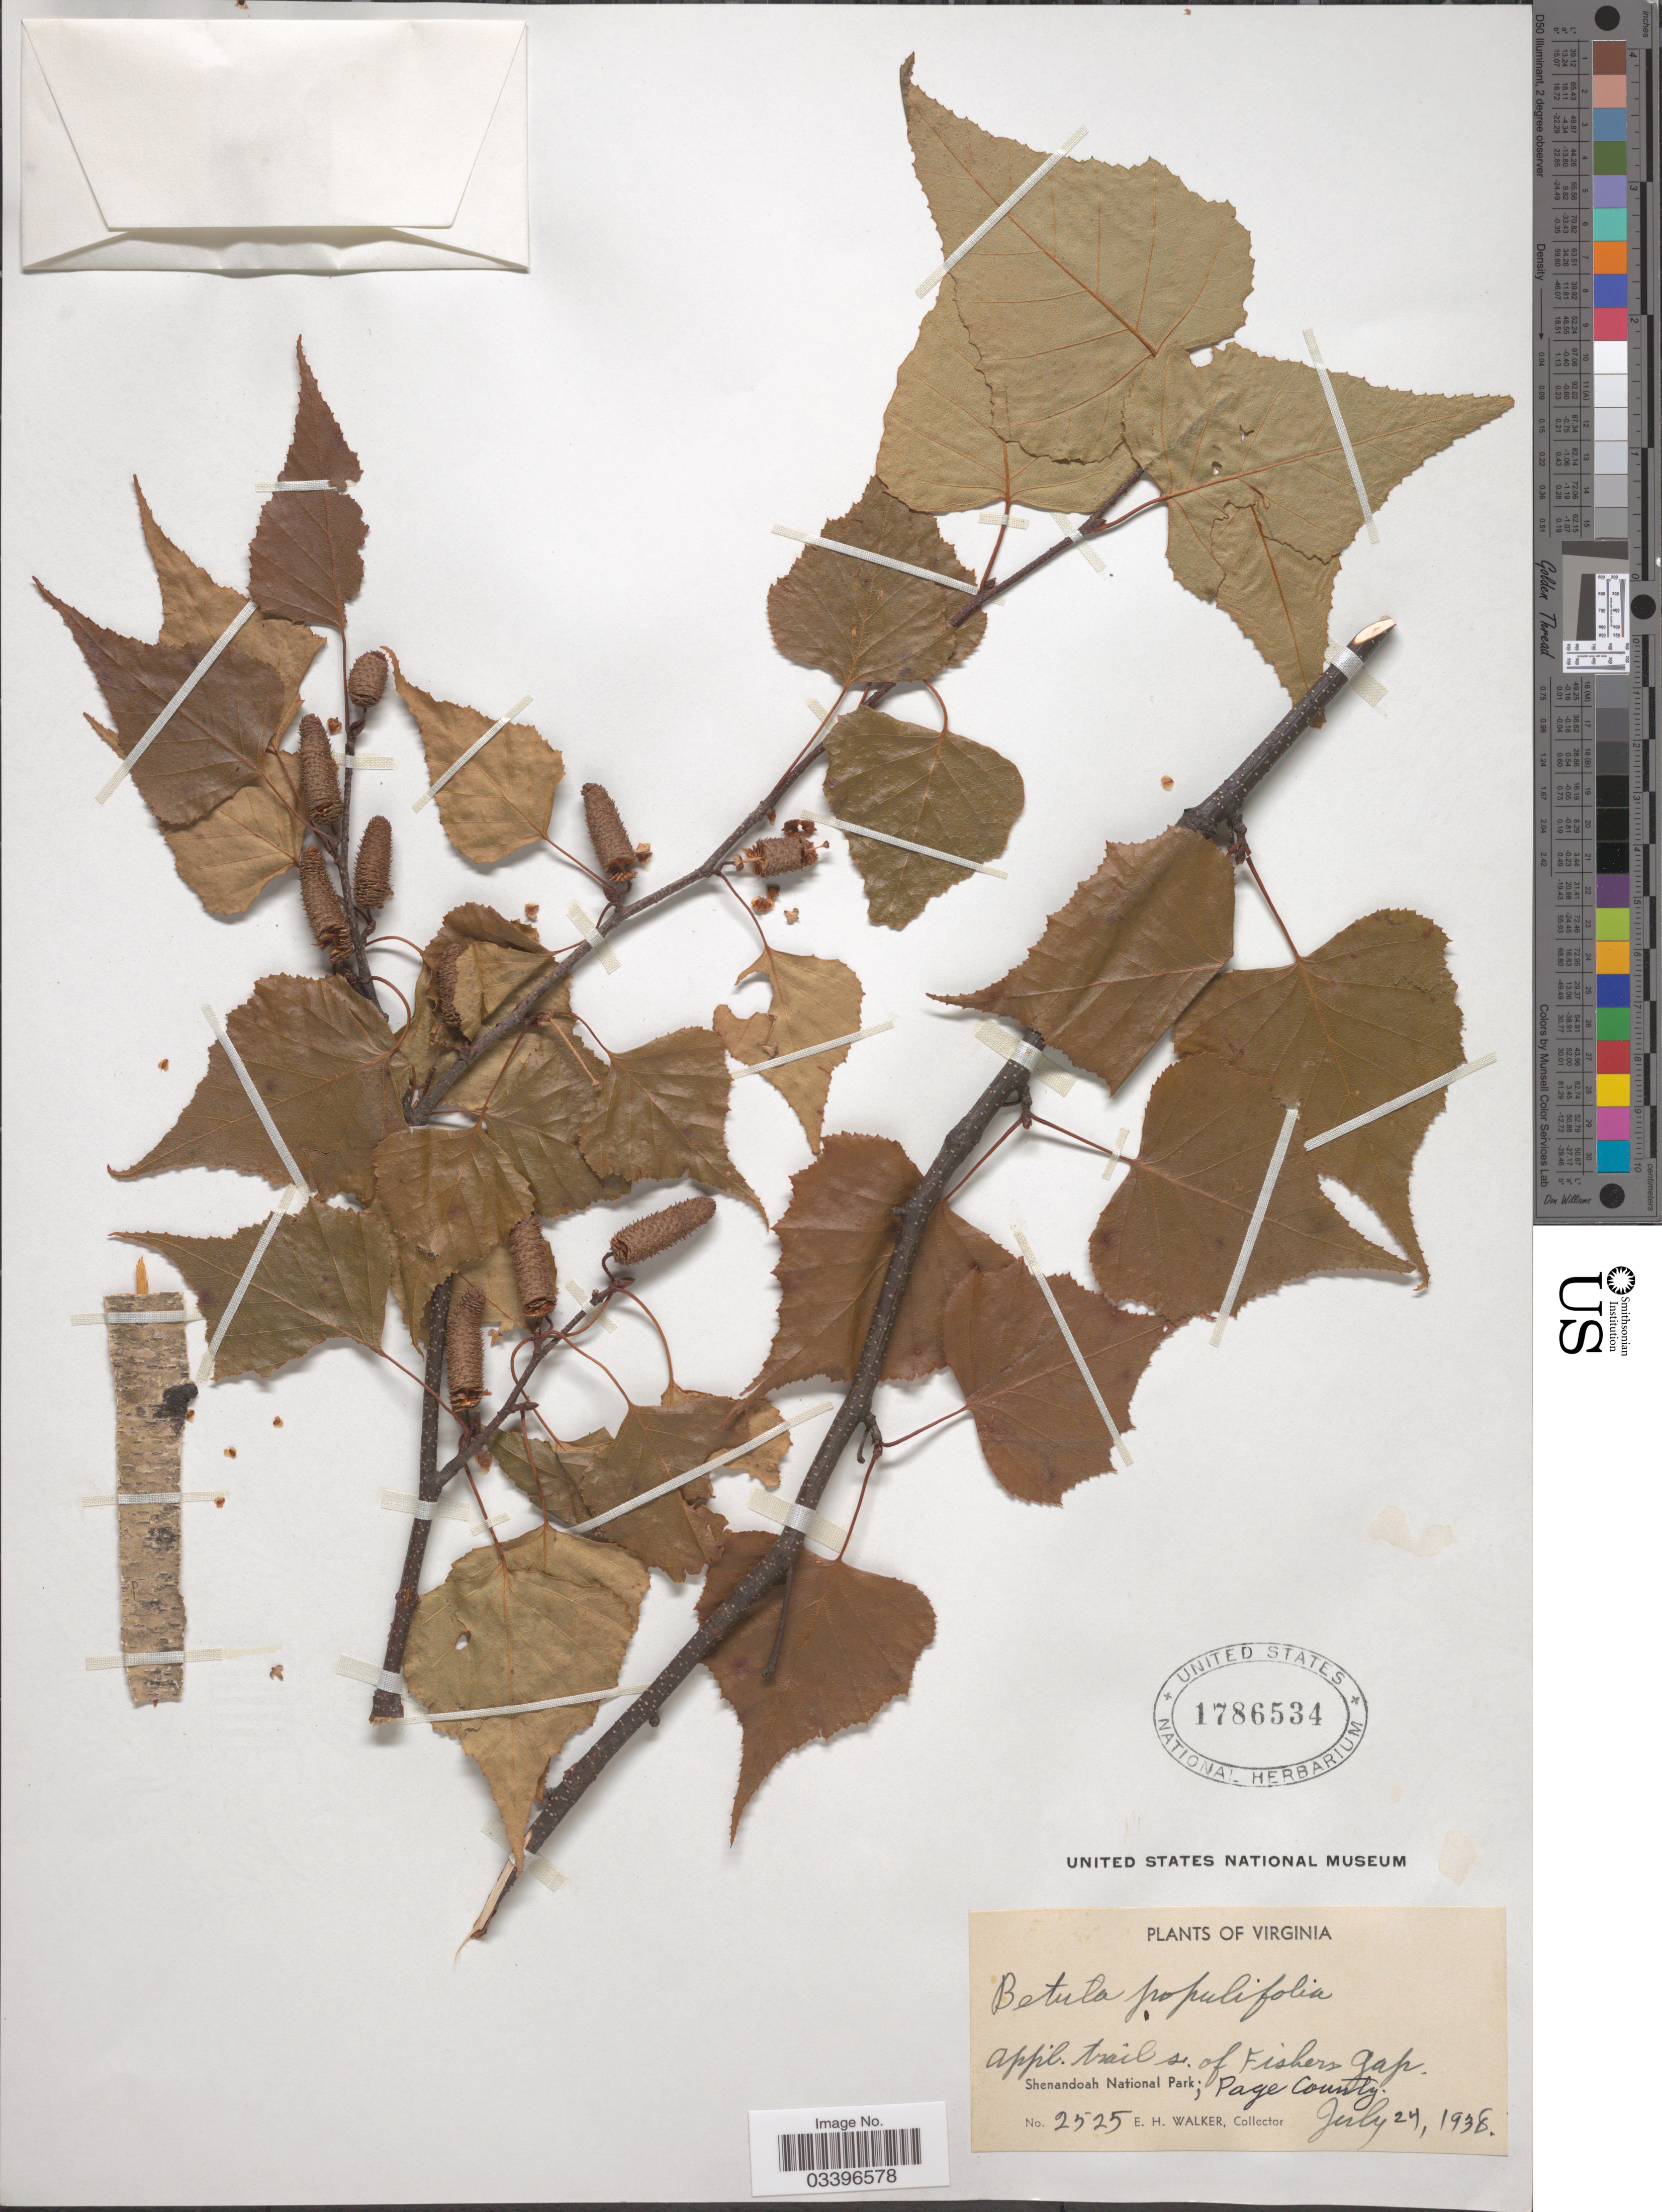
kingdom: Plantae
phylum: Tracheophyta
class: Magnoliopsida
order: Fagales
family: Betulaceae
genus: Betula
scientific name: Betula populifolia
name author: Marshall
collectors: E. H. Walker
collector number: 2525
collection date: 1938-07-24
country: United States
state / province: Virginia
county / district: Page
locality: Appl. trail s. of Fisher Gap. Shenandoah National Park; Page County.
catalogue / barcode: US 1786534